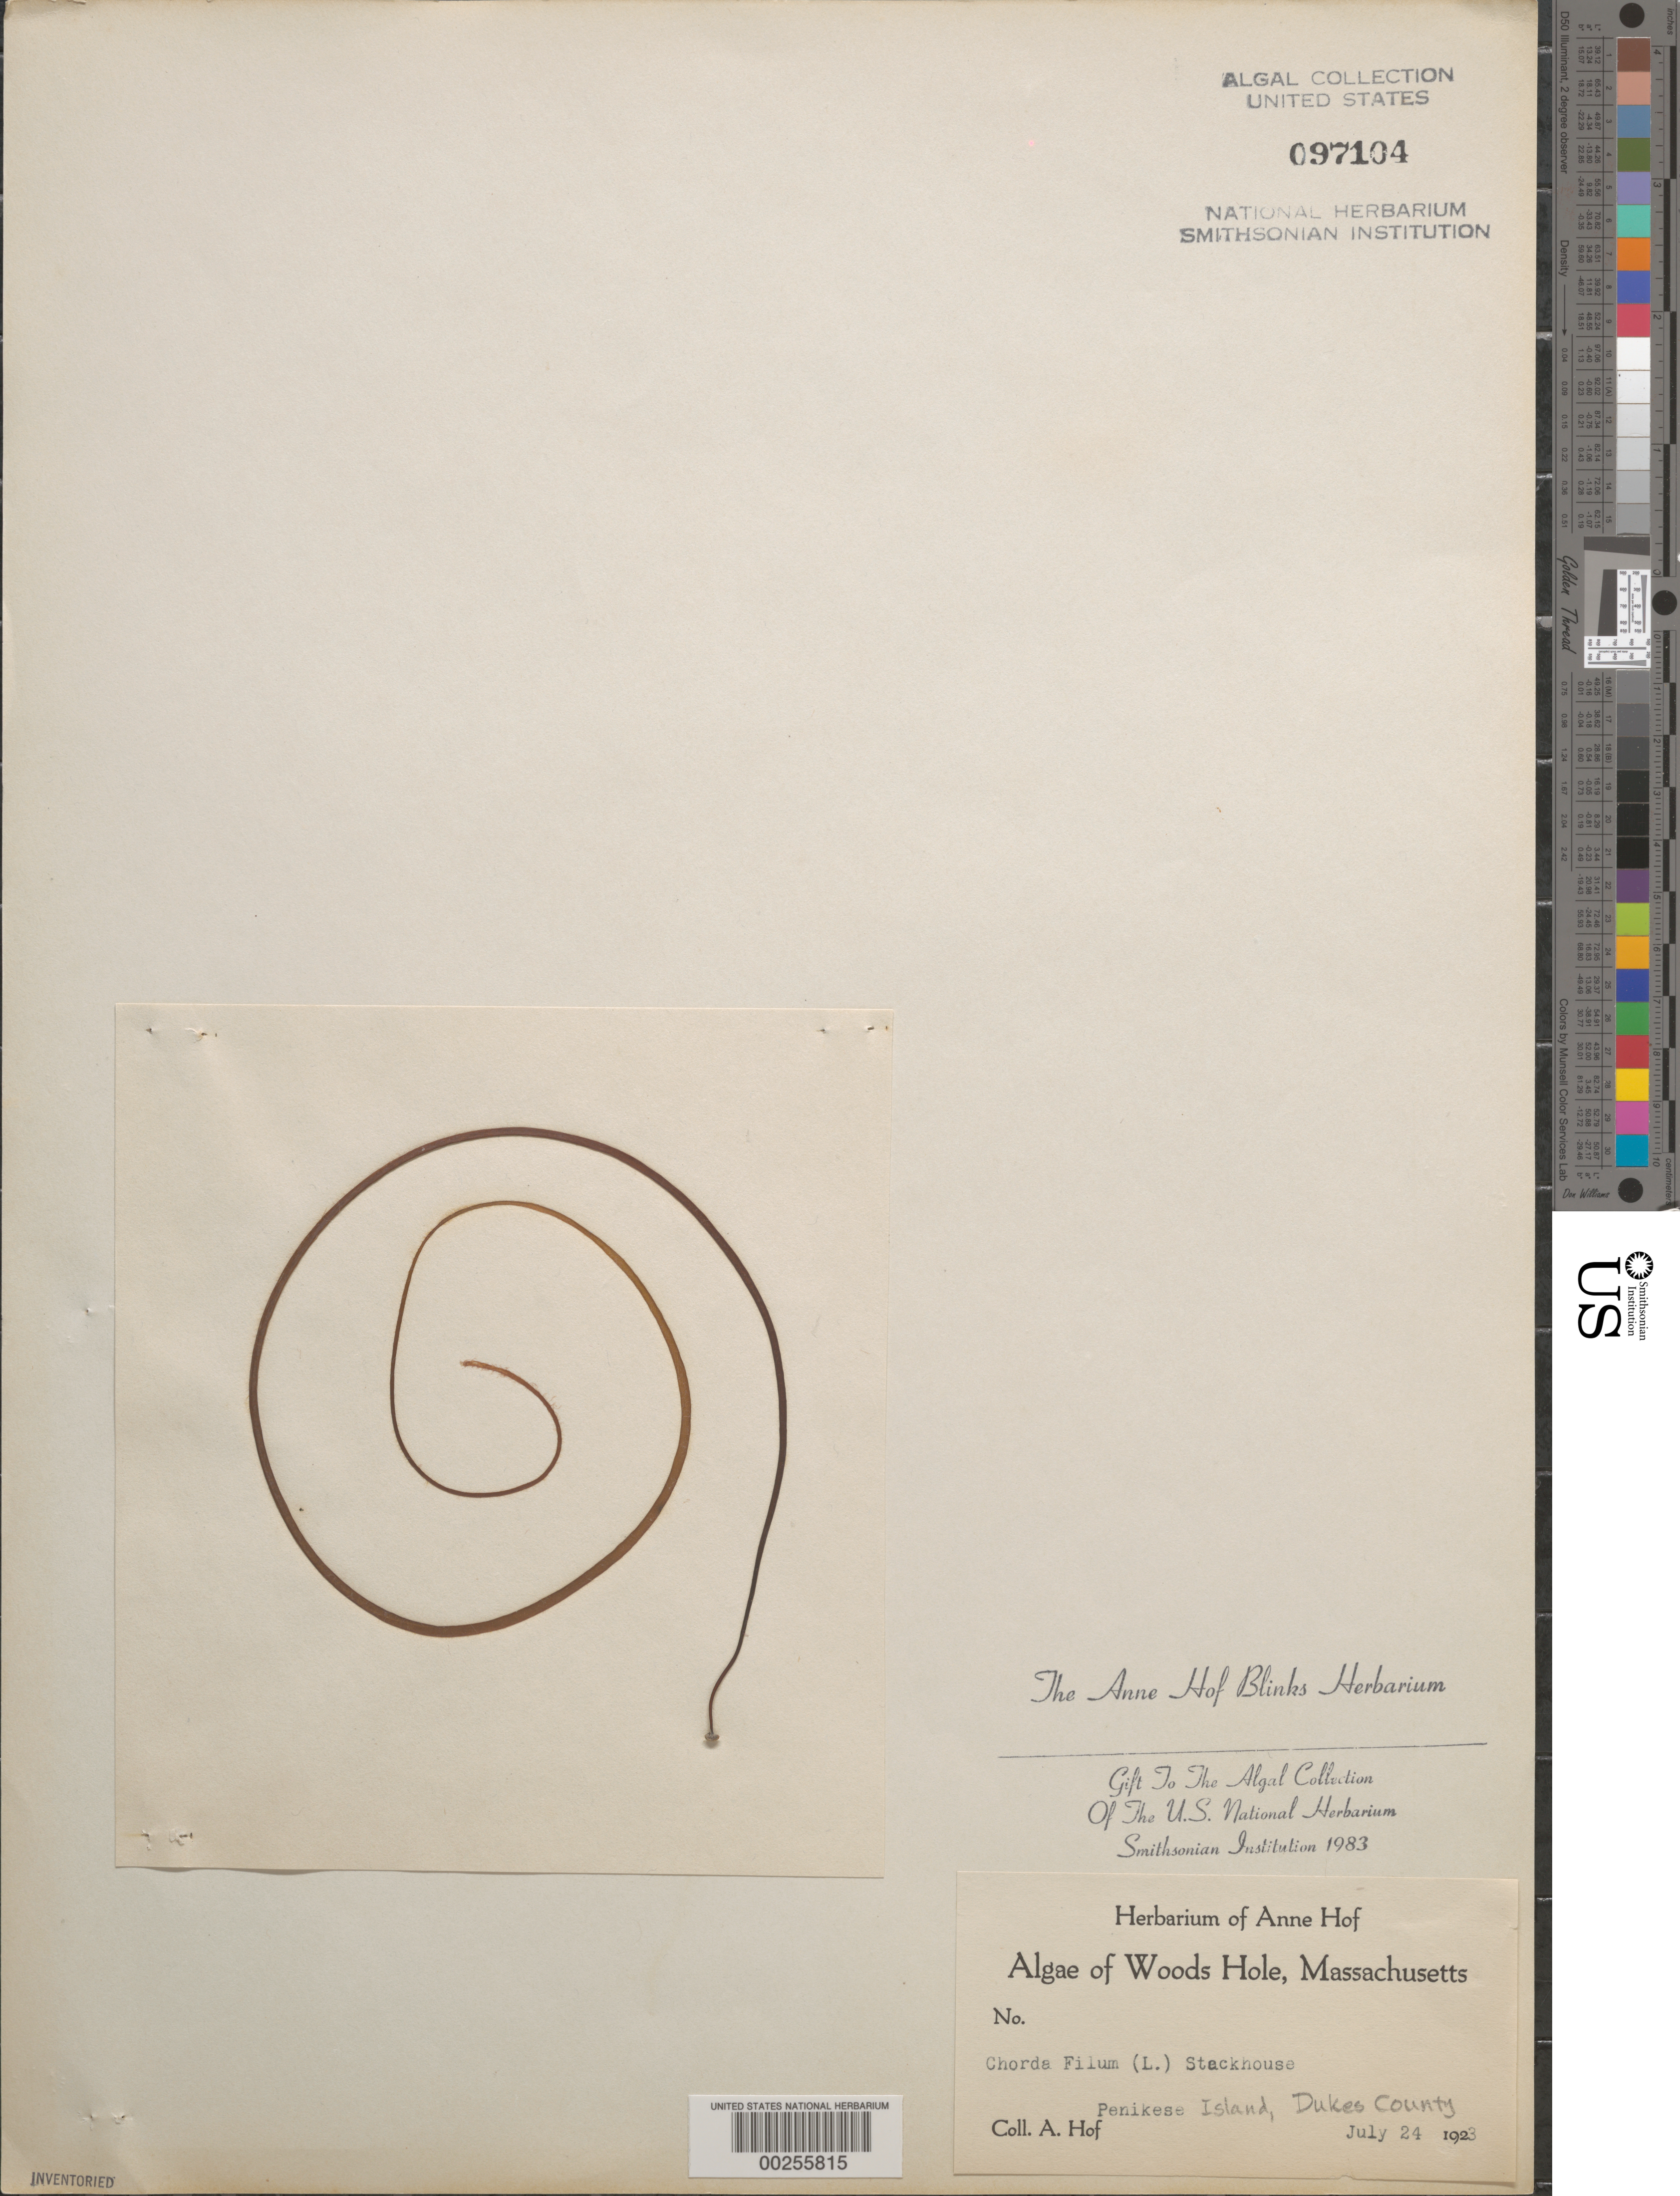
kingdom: Chromista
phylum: Ochrophyta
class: Phaeophyceae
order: Laminariales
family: Chordaceae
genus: Chorda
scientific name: Chorda filum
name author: (L.) Stackh.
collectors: A. Blinks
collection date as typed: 24 Jul 1923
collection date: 1923-07-24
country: United States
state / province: Massachusetts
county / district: Dukes County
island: Penikese Island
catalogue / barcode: US 97104